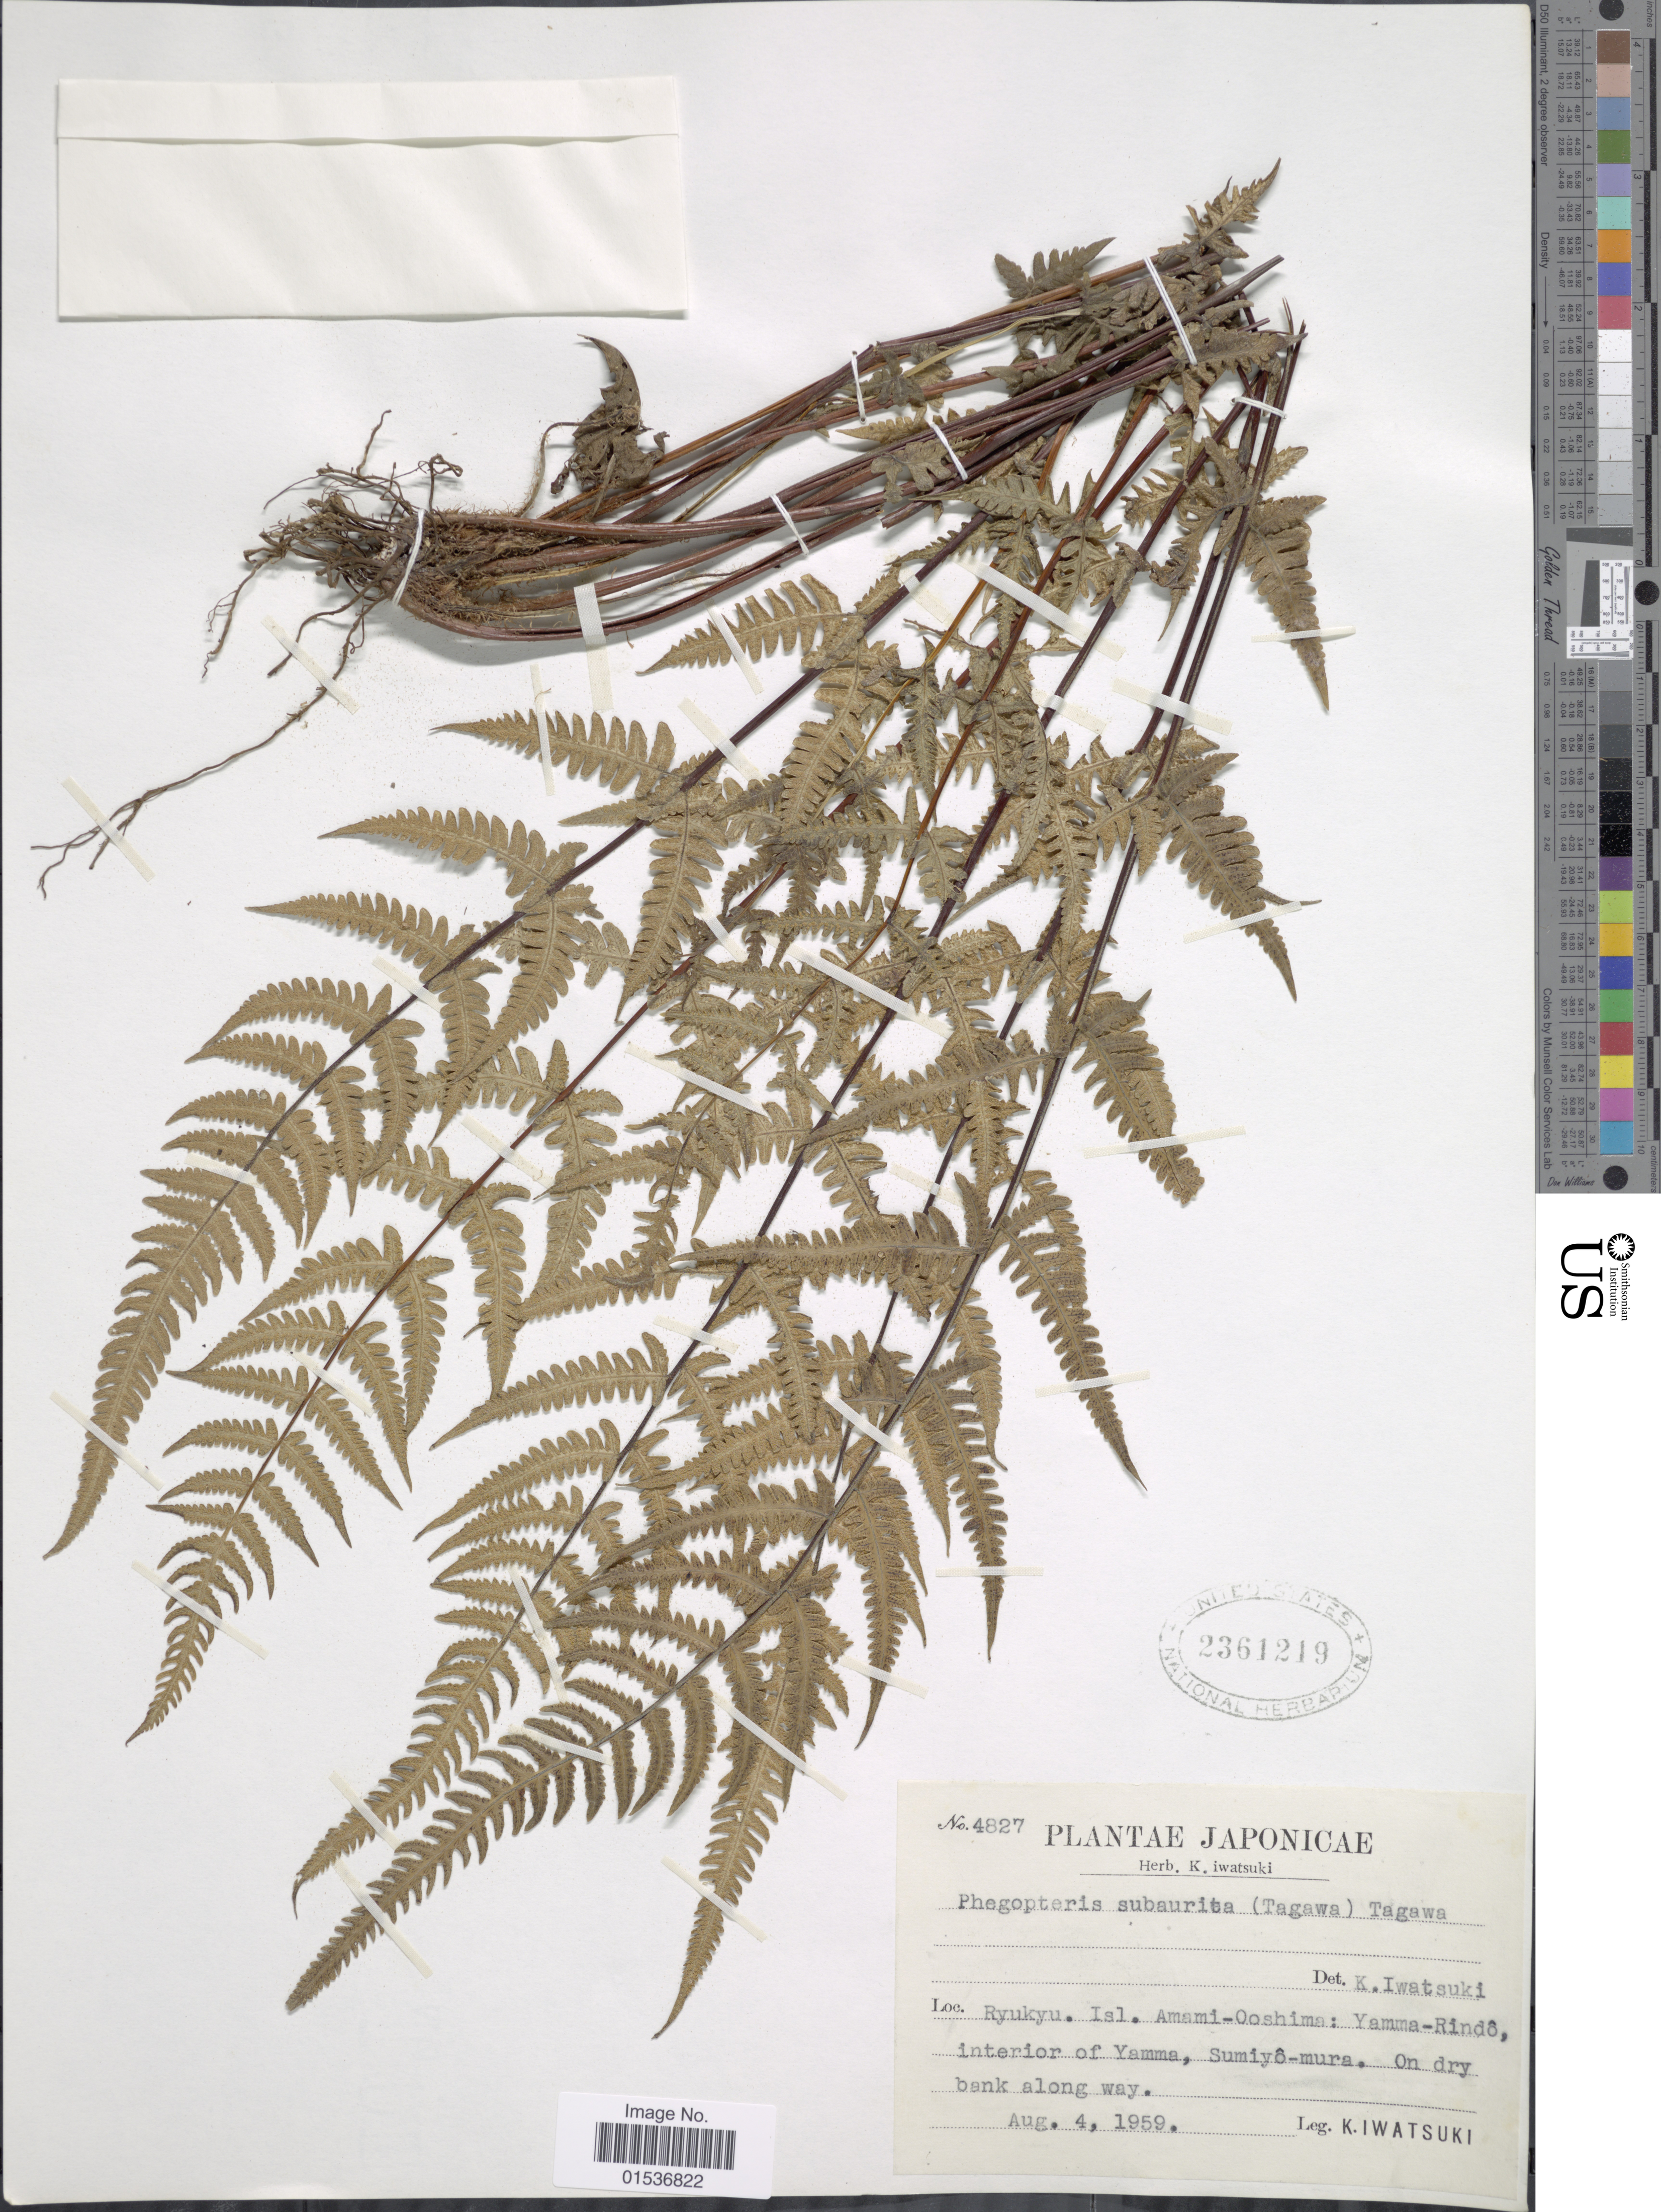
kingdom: Plantae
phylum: Tracheophyta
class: Polypodiopsida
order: Polypodiales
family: Thelypteridaceae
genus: Pseudophegopteris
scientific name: Pseudophegopteris subaurita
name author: (Tagawa) Ching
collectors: K. Iwatsuki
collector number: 4827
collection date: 1959-08-04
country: Japan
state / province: Okinawa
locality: Japonicae, Ryukyu. Isl. Amami-Ooshima: Yamma-Rindo interior of Yamma, Sumiyo-mura.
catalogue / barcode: US 2361219